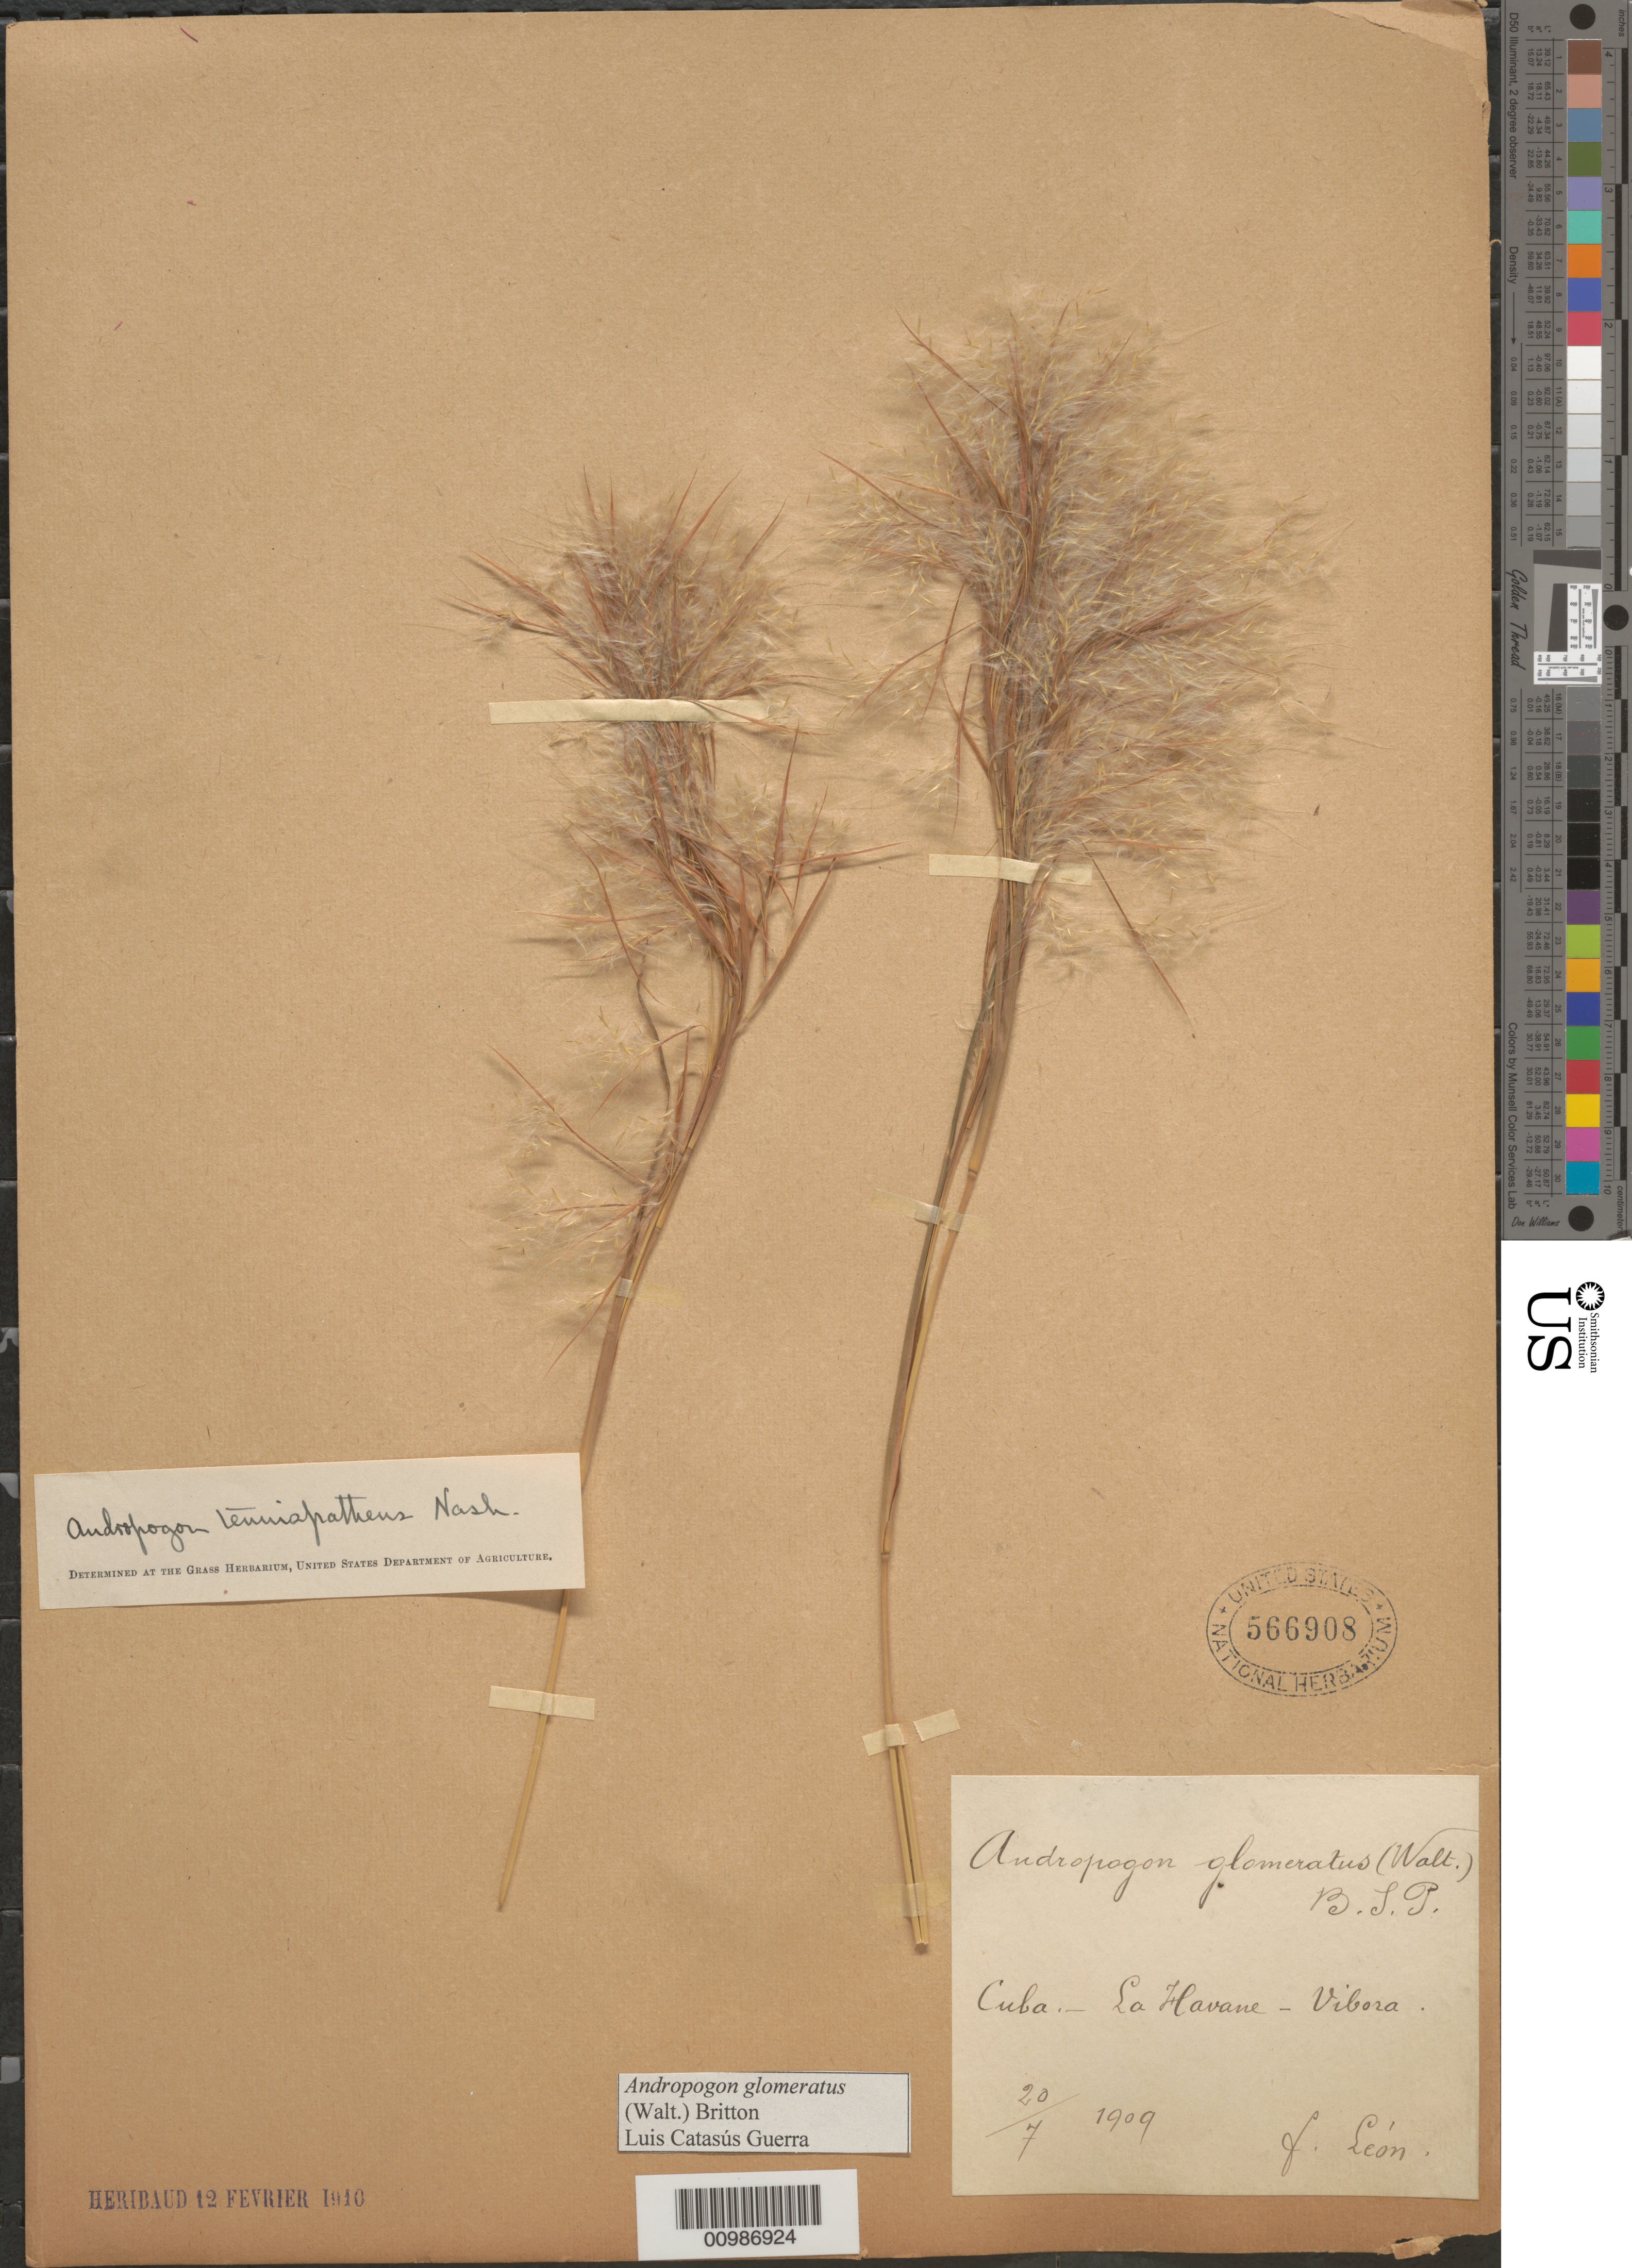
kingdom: Plantae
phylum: Tracheophyta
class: Liliopsida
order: Poales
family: Poaceae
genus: Andropogon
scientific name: Andropogon glomeratus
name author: (Walter) Britton, Stearns & Poggenb.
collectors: Bro. León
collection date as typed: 20 Jul 1909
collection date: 1909-07-20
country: Cuba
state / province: La Habana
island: Cuba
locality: Vibora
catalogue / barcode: US 566908